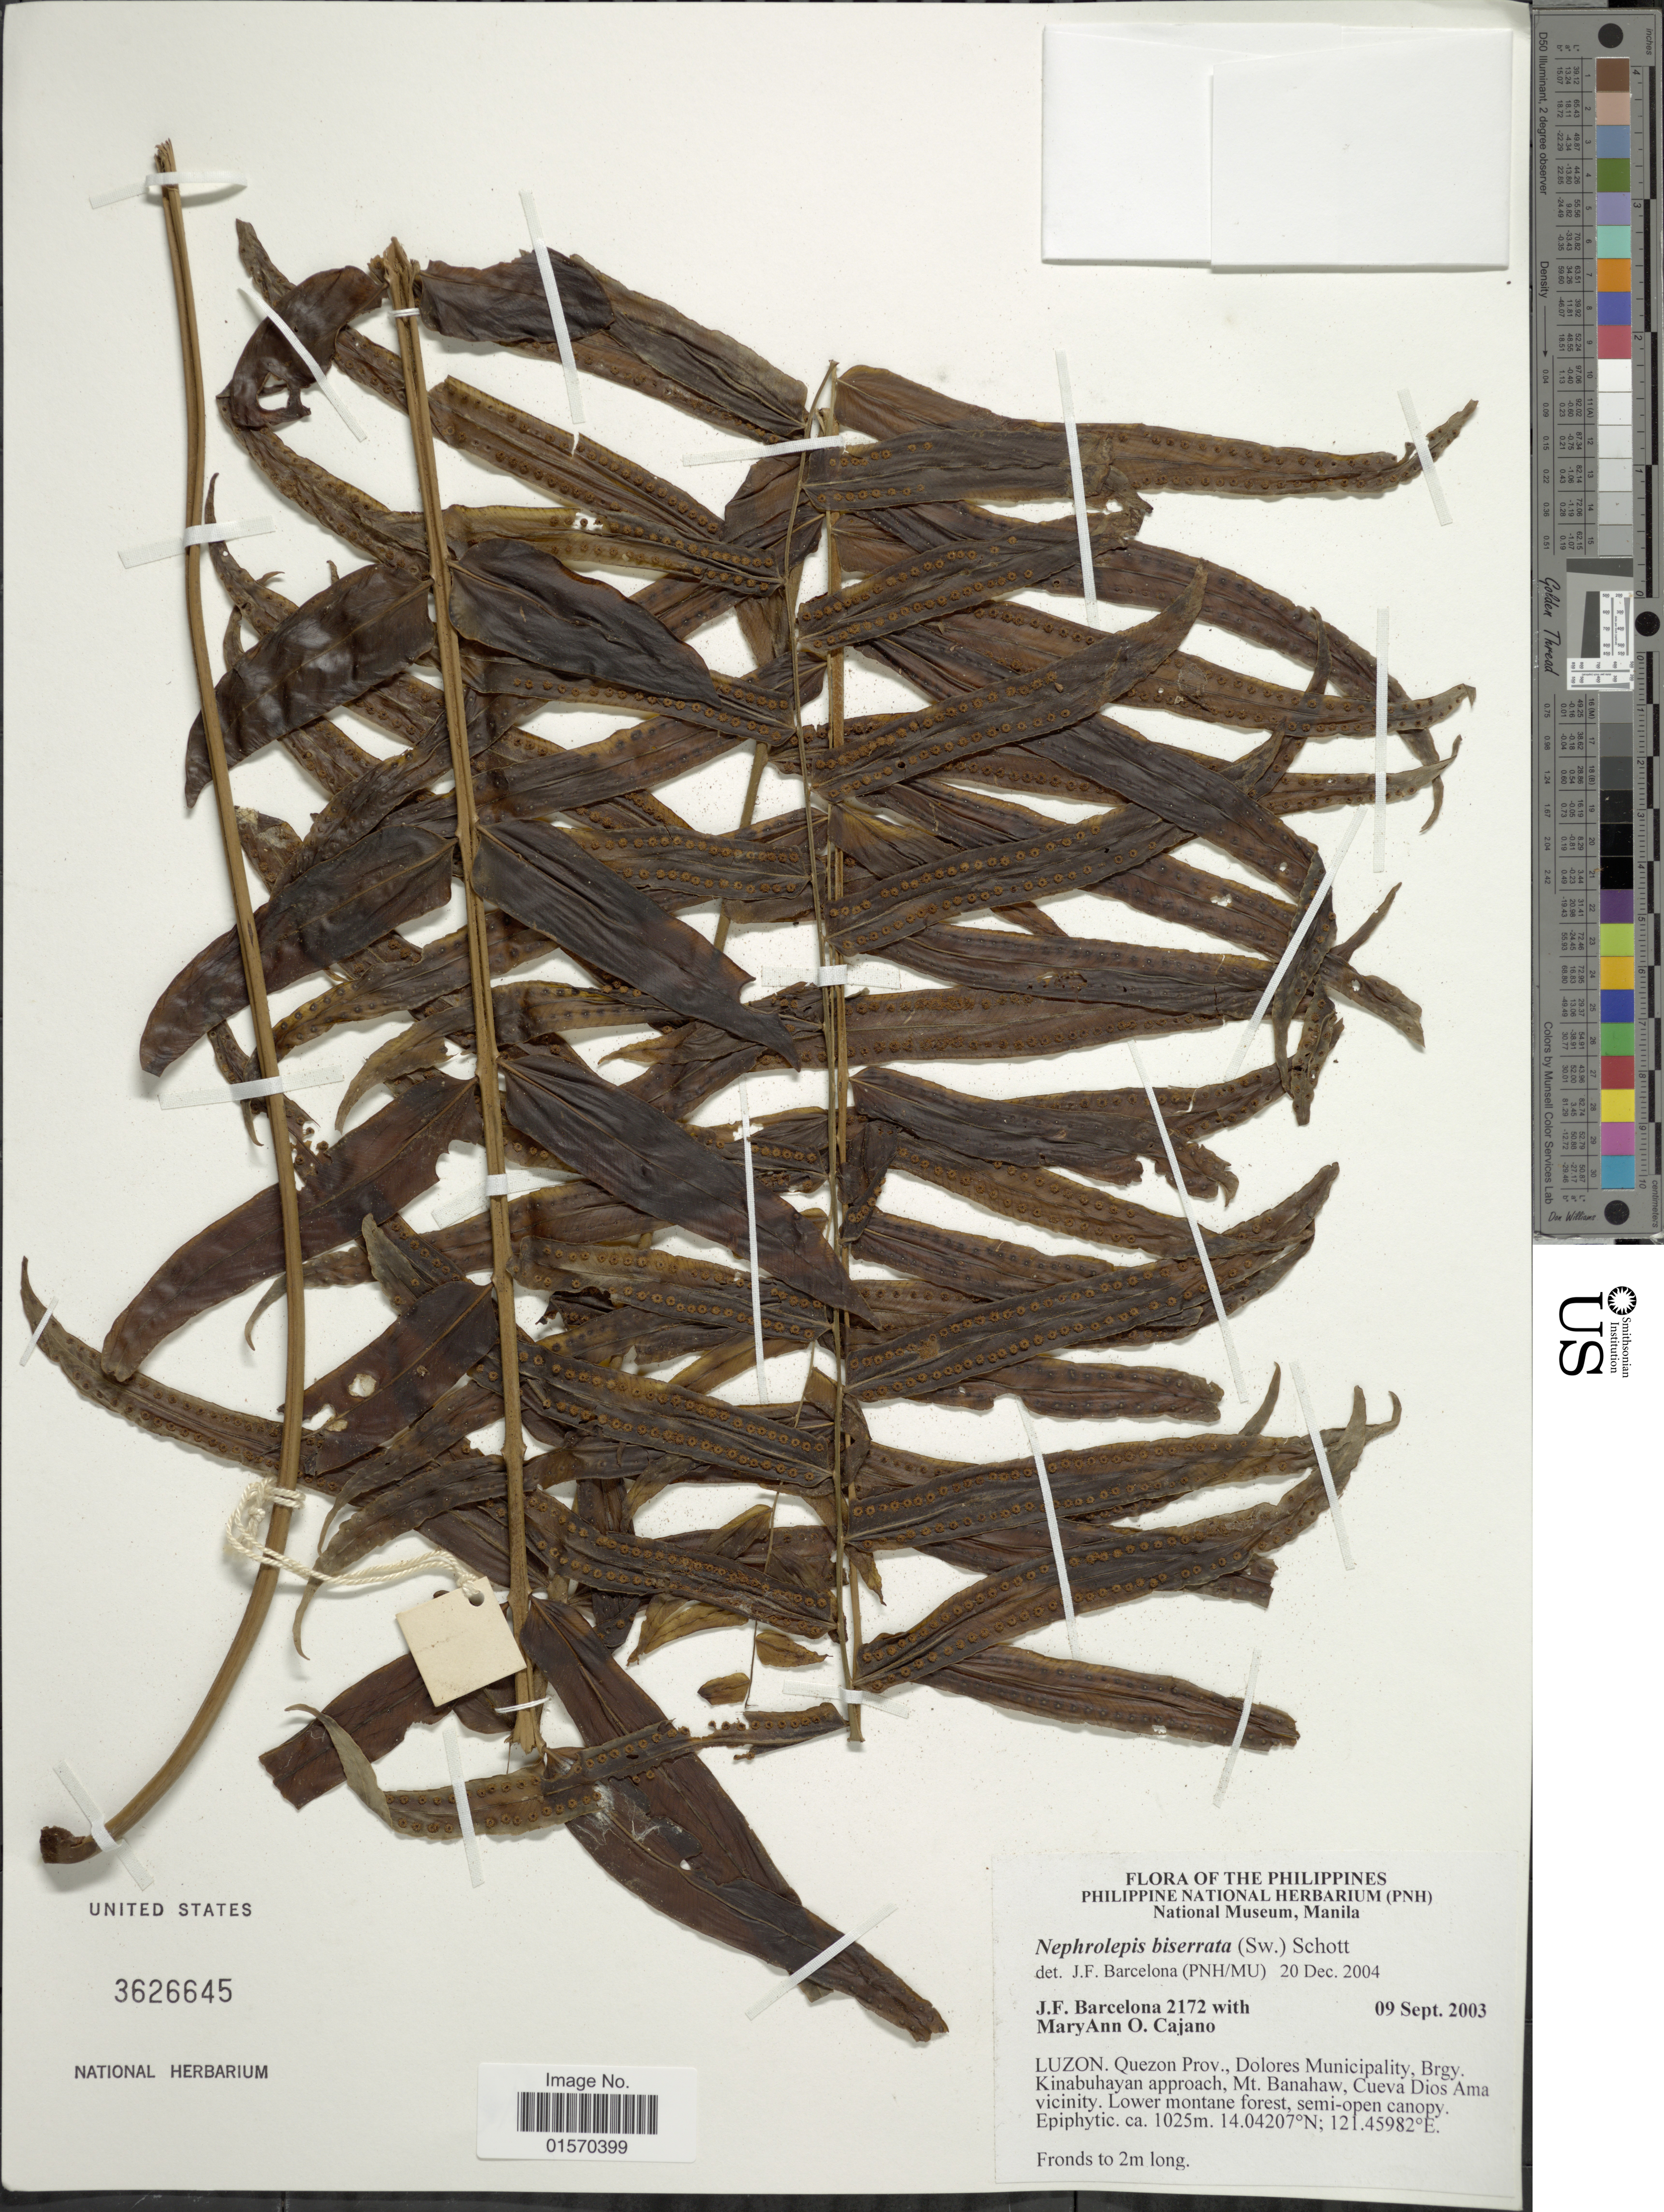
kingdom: Plantae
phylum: Tracheophyta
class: Polypodiopsida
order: Polypodiales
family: Nephrolepidaceae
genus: Nephrolepis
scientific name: Nephrolepis biserrata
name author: (Sw.) Schott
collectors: J. F. Barcelona & M. Cajano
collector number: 2172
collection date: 2003-09-09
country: Philippines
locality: Luzon. Quezon Prov., Dolores Municipality, Brgy. Kinbuhayan approach, Mt. Banahaw, Cueva Dios Ama vicinity. Lower montane forest, semi-open canopy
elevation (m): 1025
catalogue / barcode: US 3626645